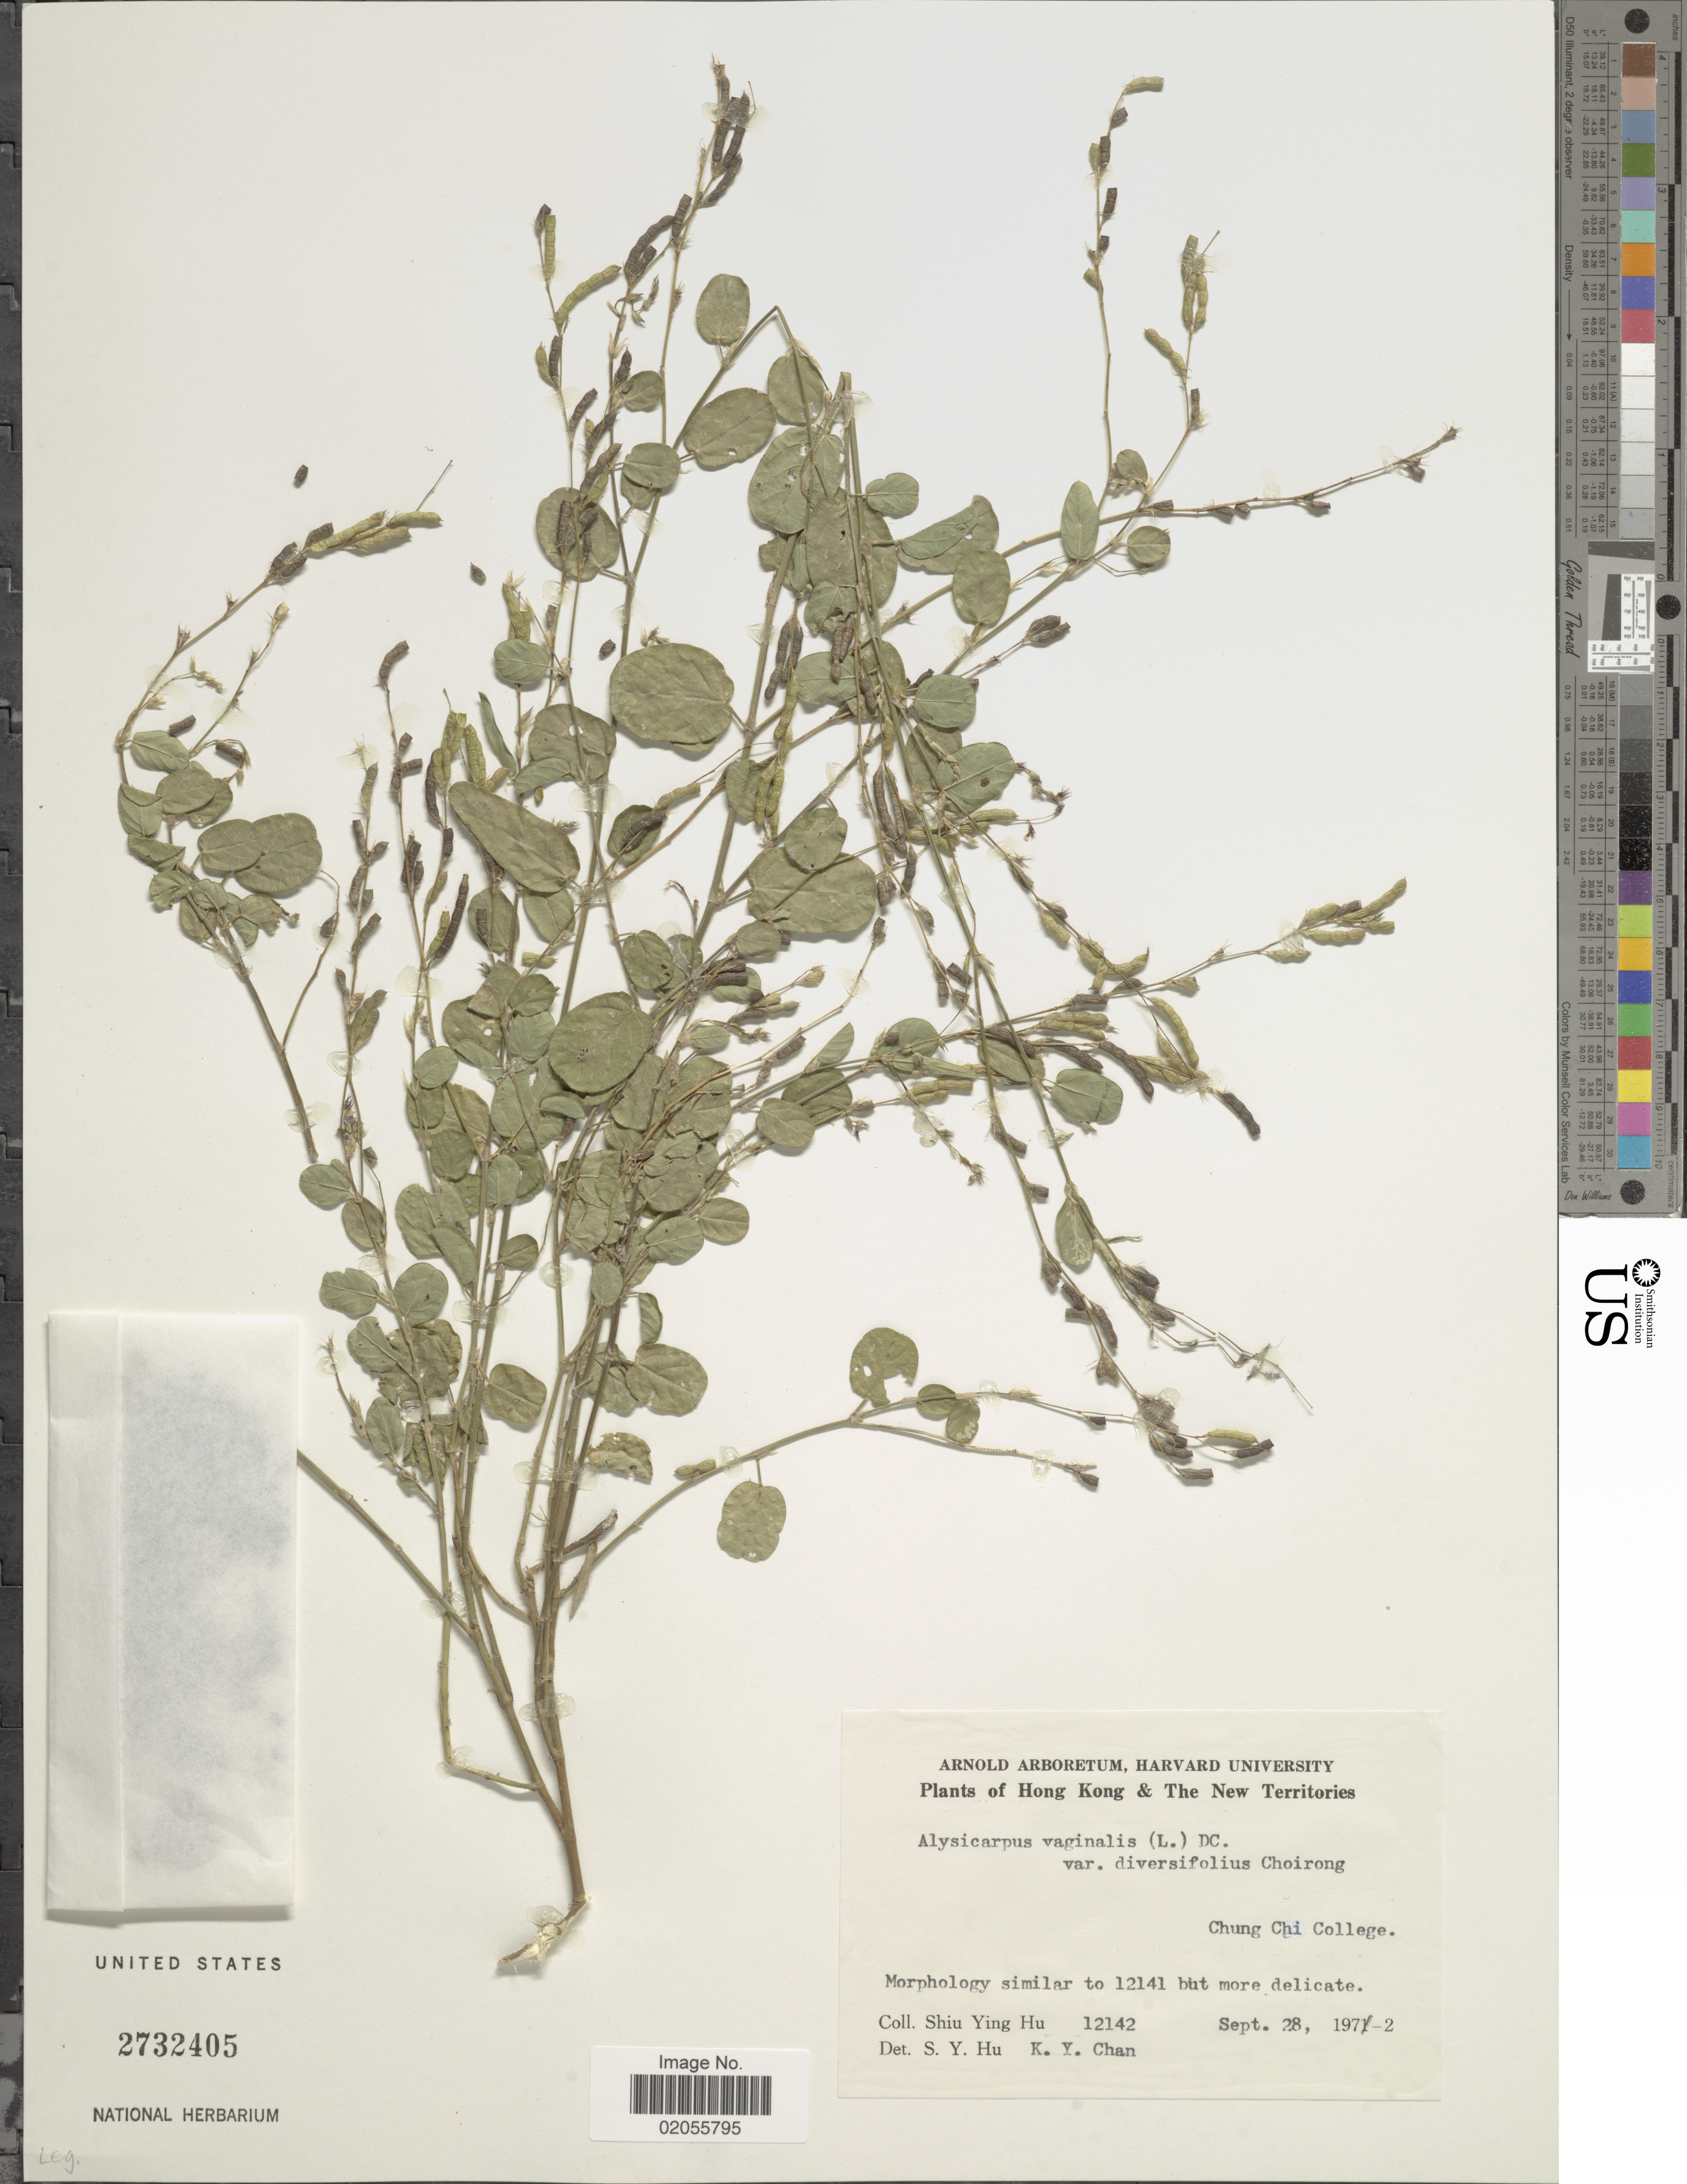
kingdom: Plantae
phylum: Tracheophyta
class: Magnoliopsida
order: Fabales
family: Fabaceae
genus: Alysicarpus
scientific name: Alysicarpus vaginalis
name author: (L.) DC.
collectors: S. Y. Hu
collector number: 12142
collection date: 1972-09-28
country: China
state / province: Hong Kong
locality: The New Territories, Chung Chi College,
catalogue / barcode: US 2732405